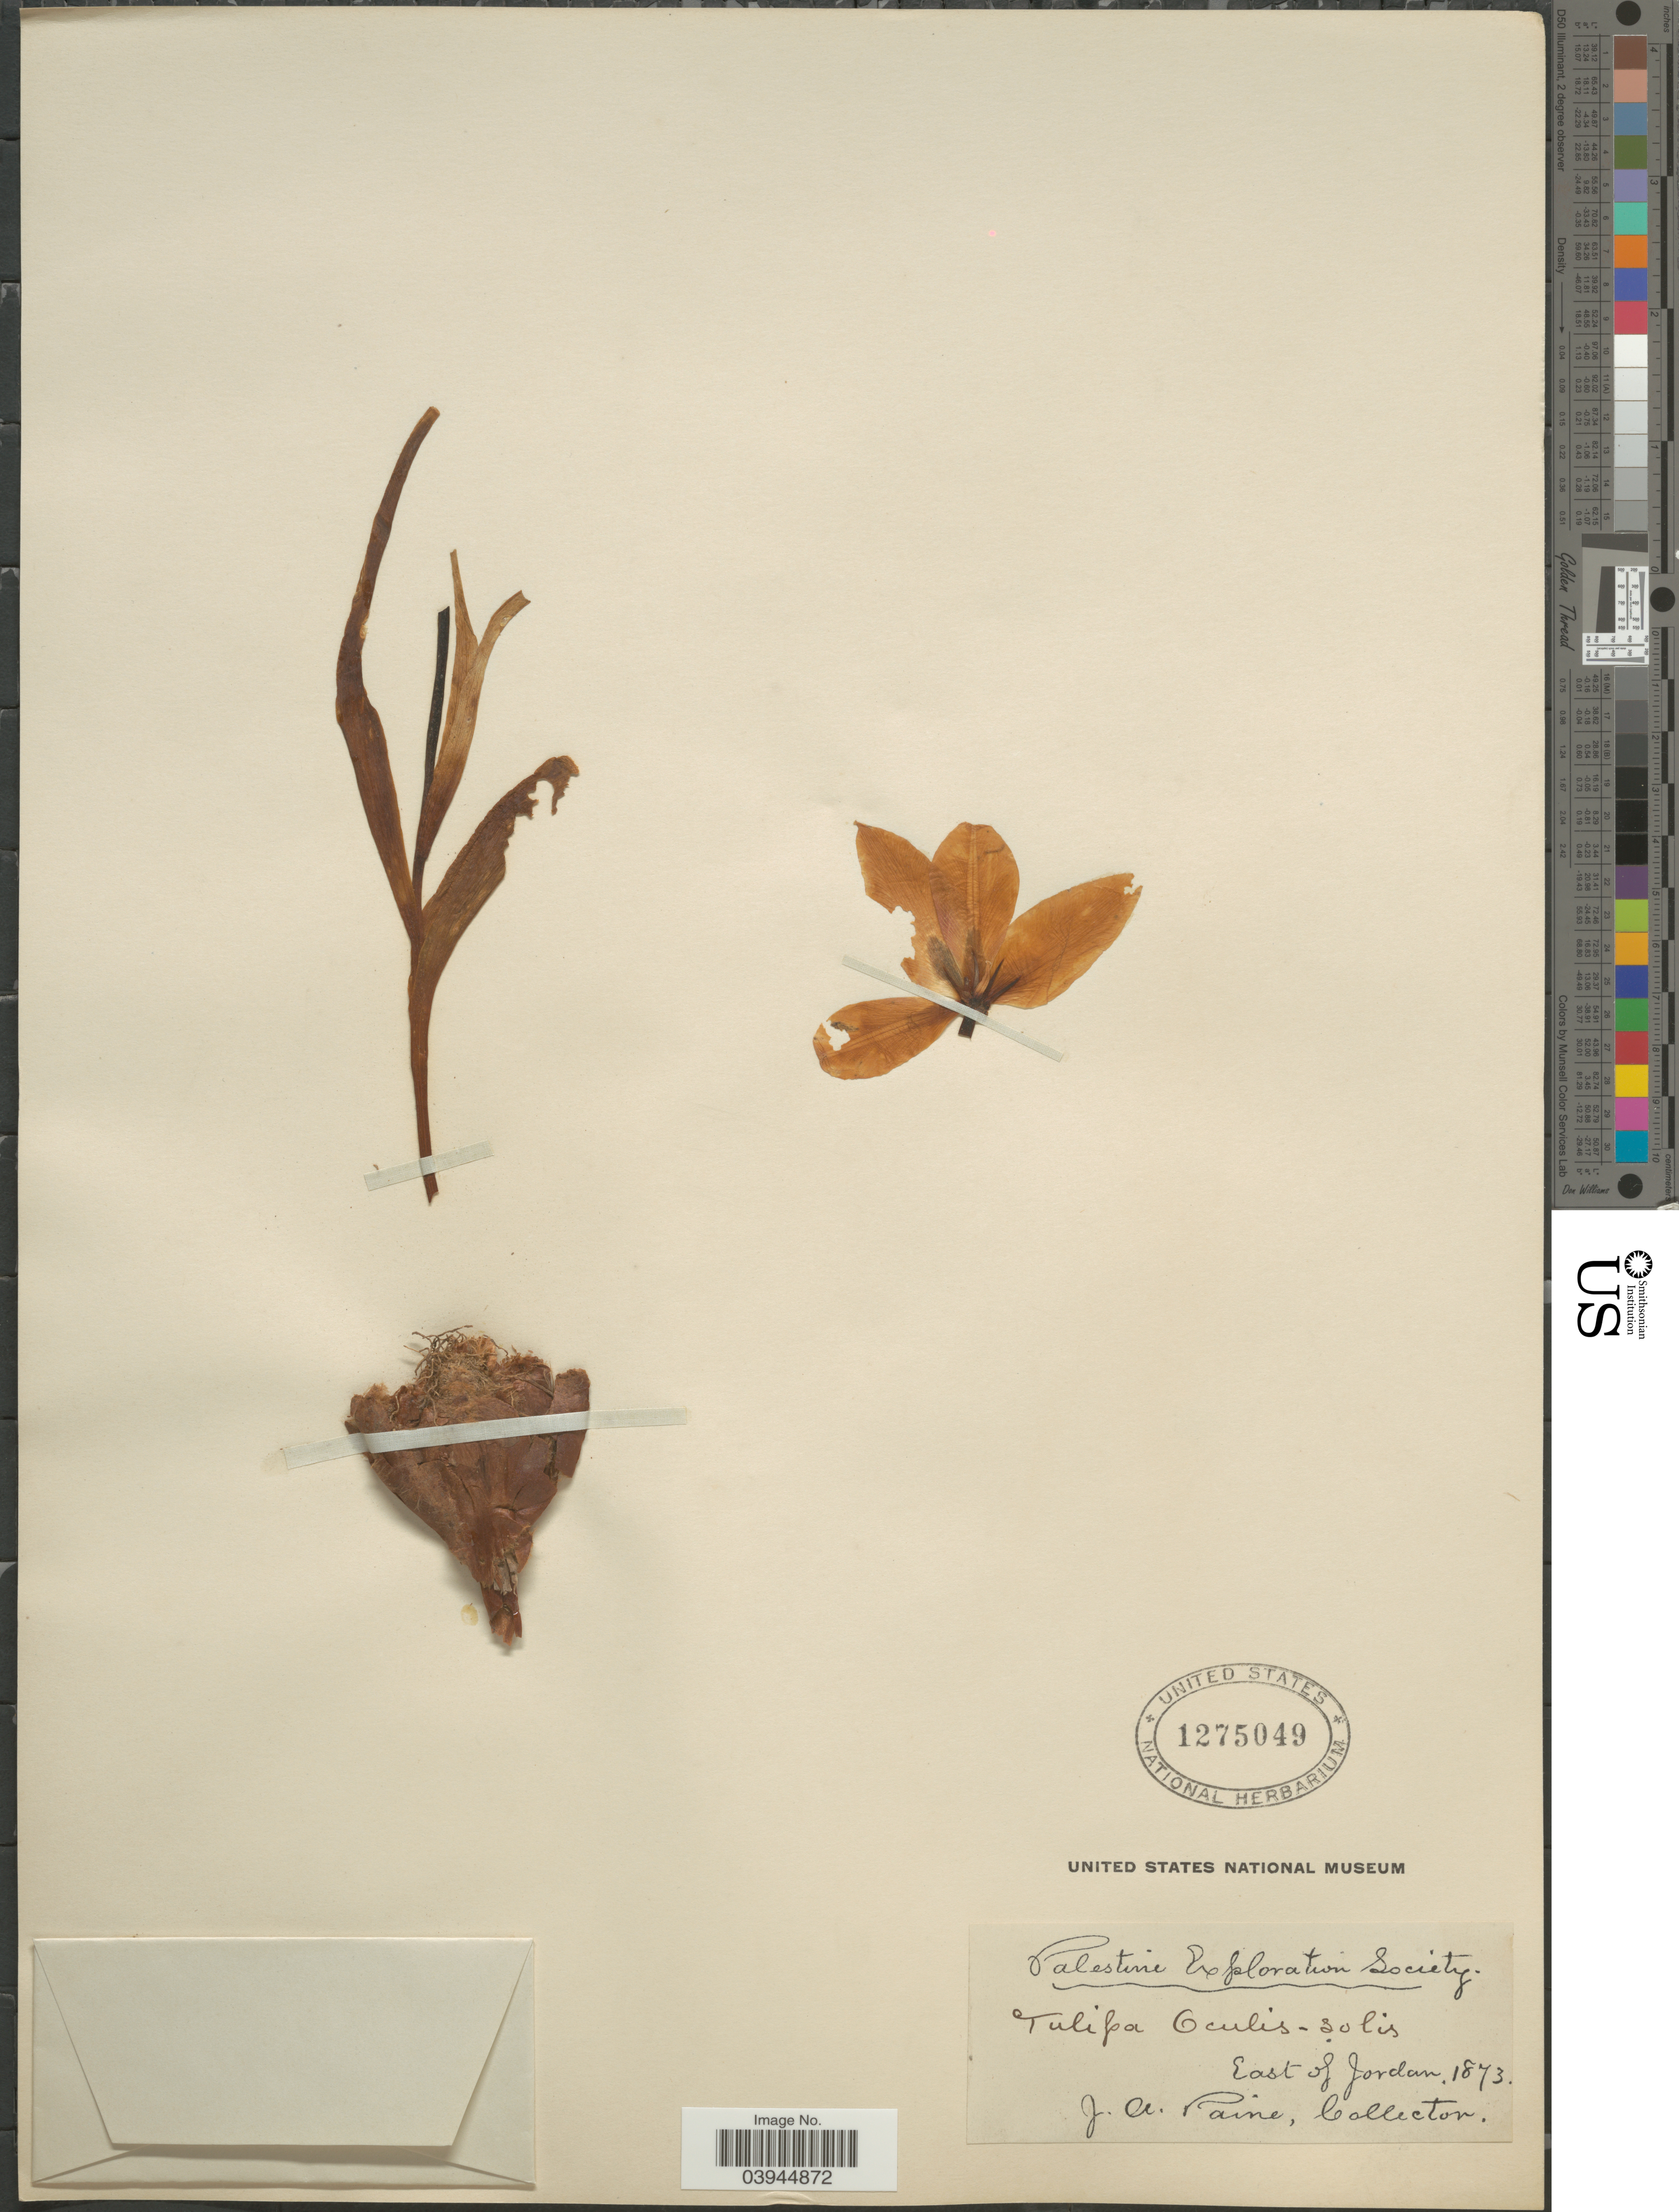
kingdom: Plantae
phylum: Tracheophyta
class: Liliopsida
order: Liliales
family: Liliaceae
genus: Tulipa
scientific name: Tulipa oculus-solis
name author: DC.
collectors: J. A. Paine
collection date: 1873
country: Jordan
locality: East of Jordan.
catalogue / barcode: US 1275049